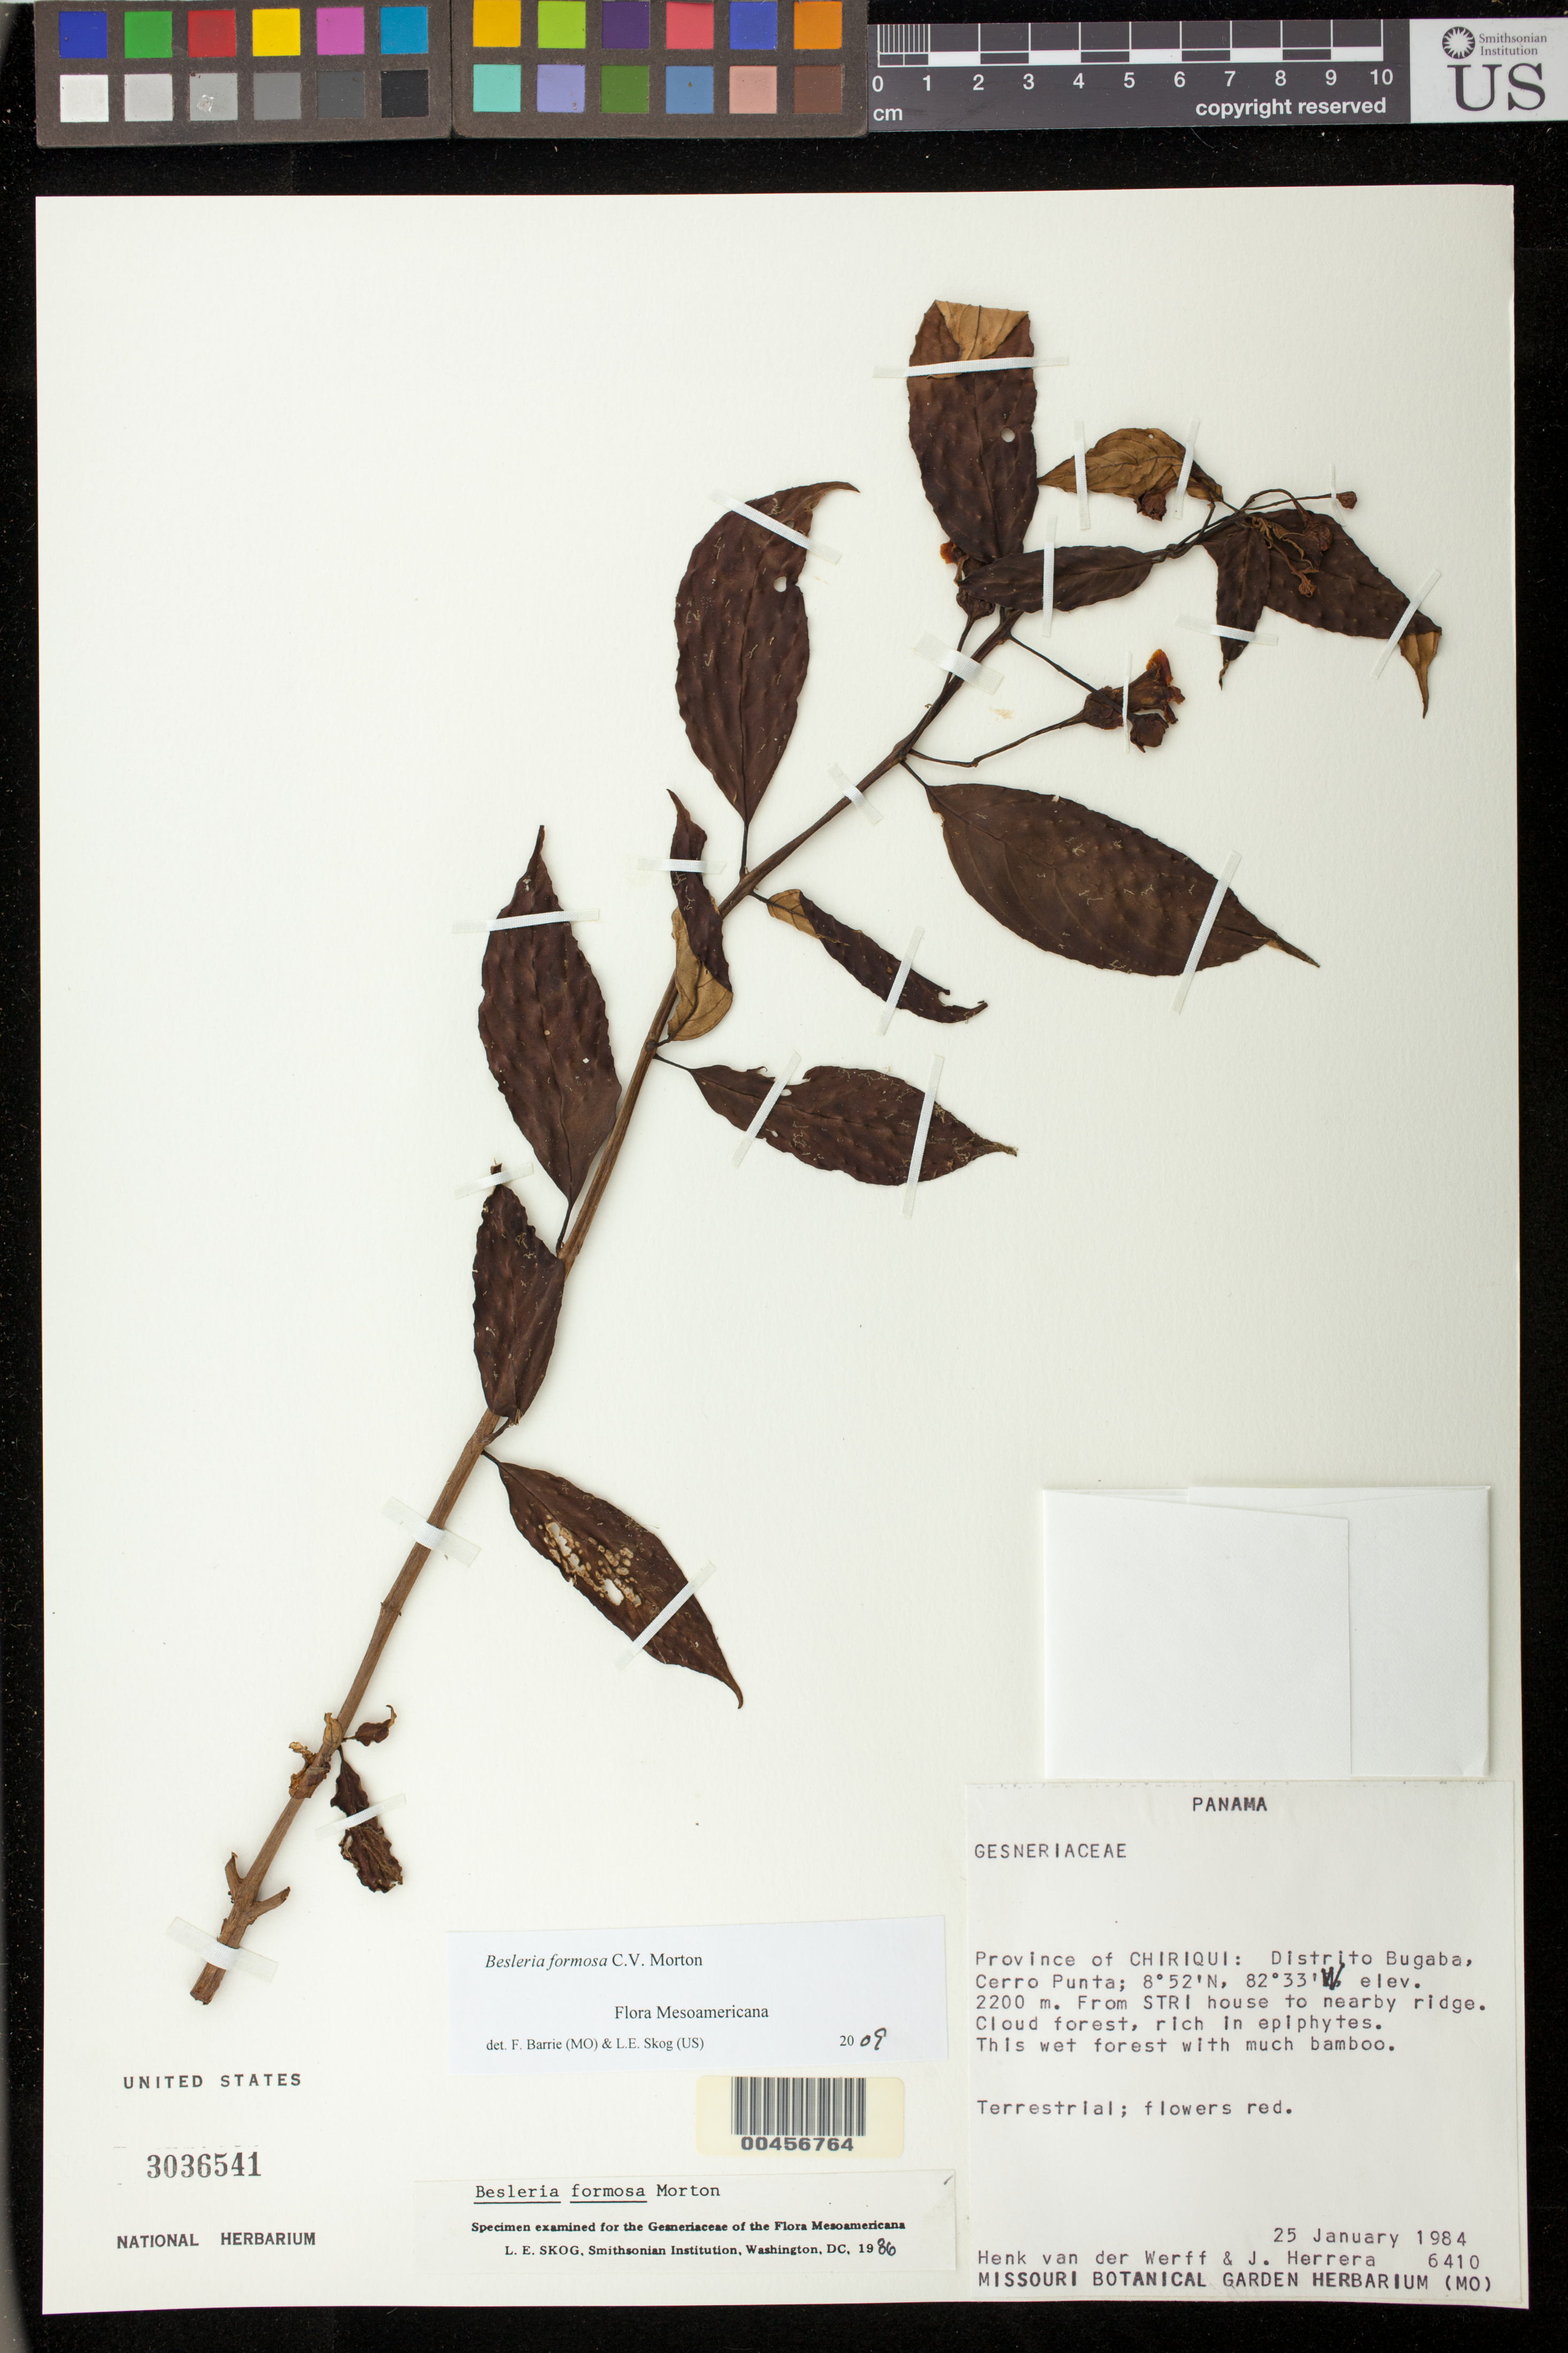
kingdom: Plantae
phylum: Tracheophyta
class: Magnoliopsida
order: Lamiales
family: Gesneriaceae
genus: Besleria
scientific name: Besleria amabilis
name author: C.V. Morton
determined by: Skog, Laurence E.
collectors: H. van der Werff & J. Herrera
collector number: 6410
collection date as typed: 25 Jan 1984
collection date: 1984-01-25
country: Panama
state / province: Chiriquí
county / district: Bugaba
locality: Bugaba, Cerro Punta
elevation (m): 2200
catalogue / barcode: US 3036541